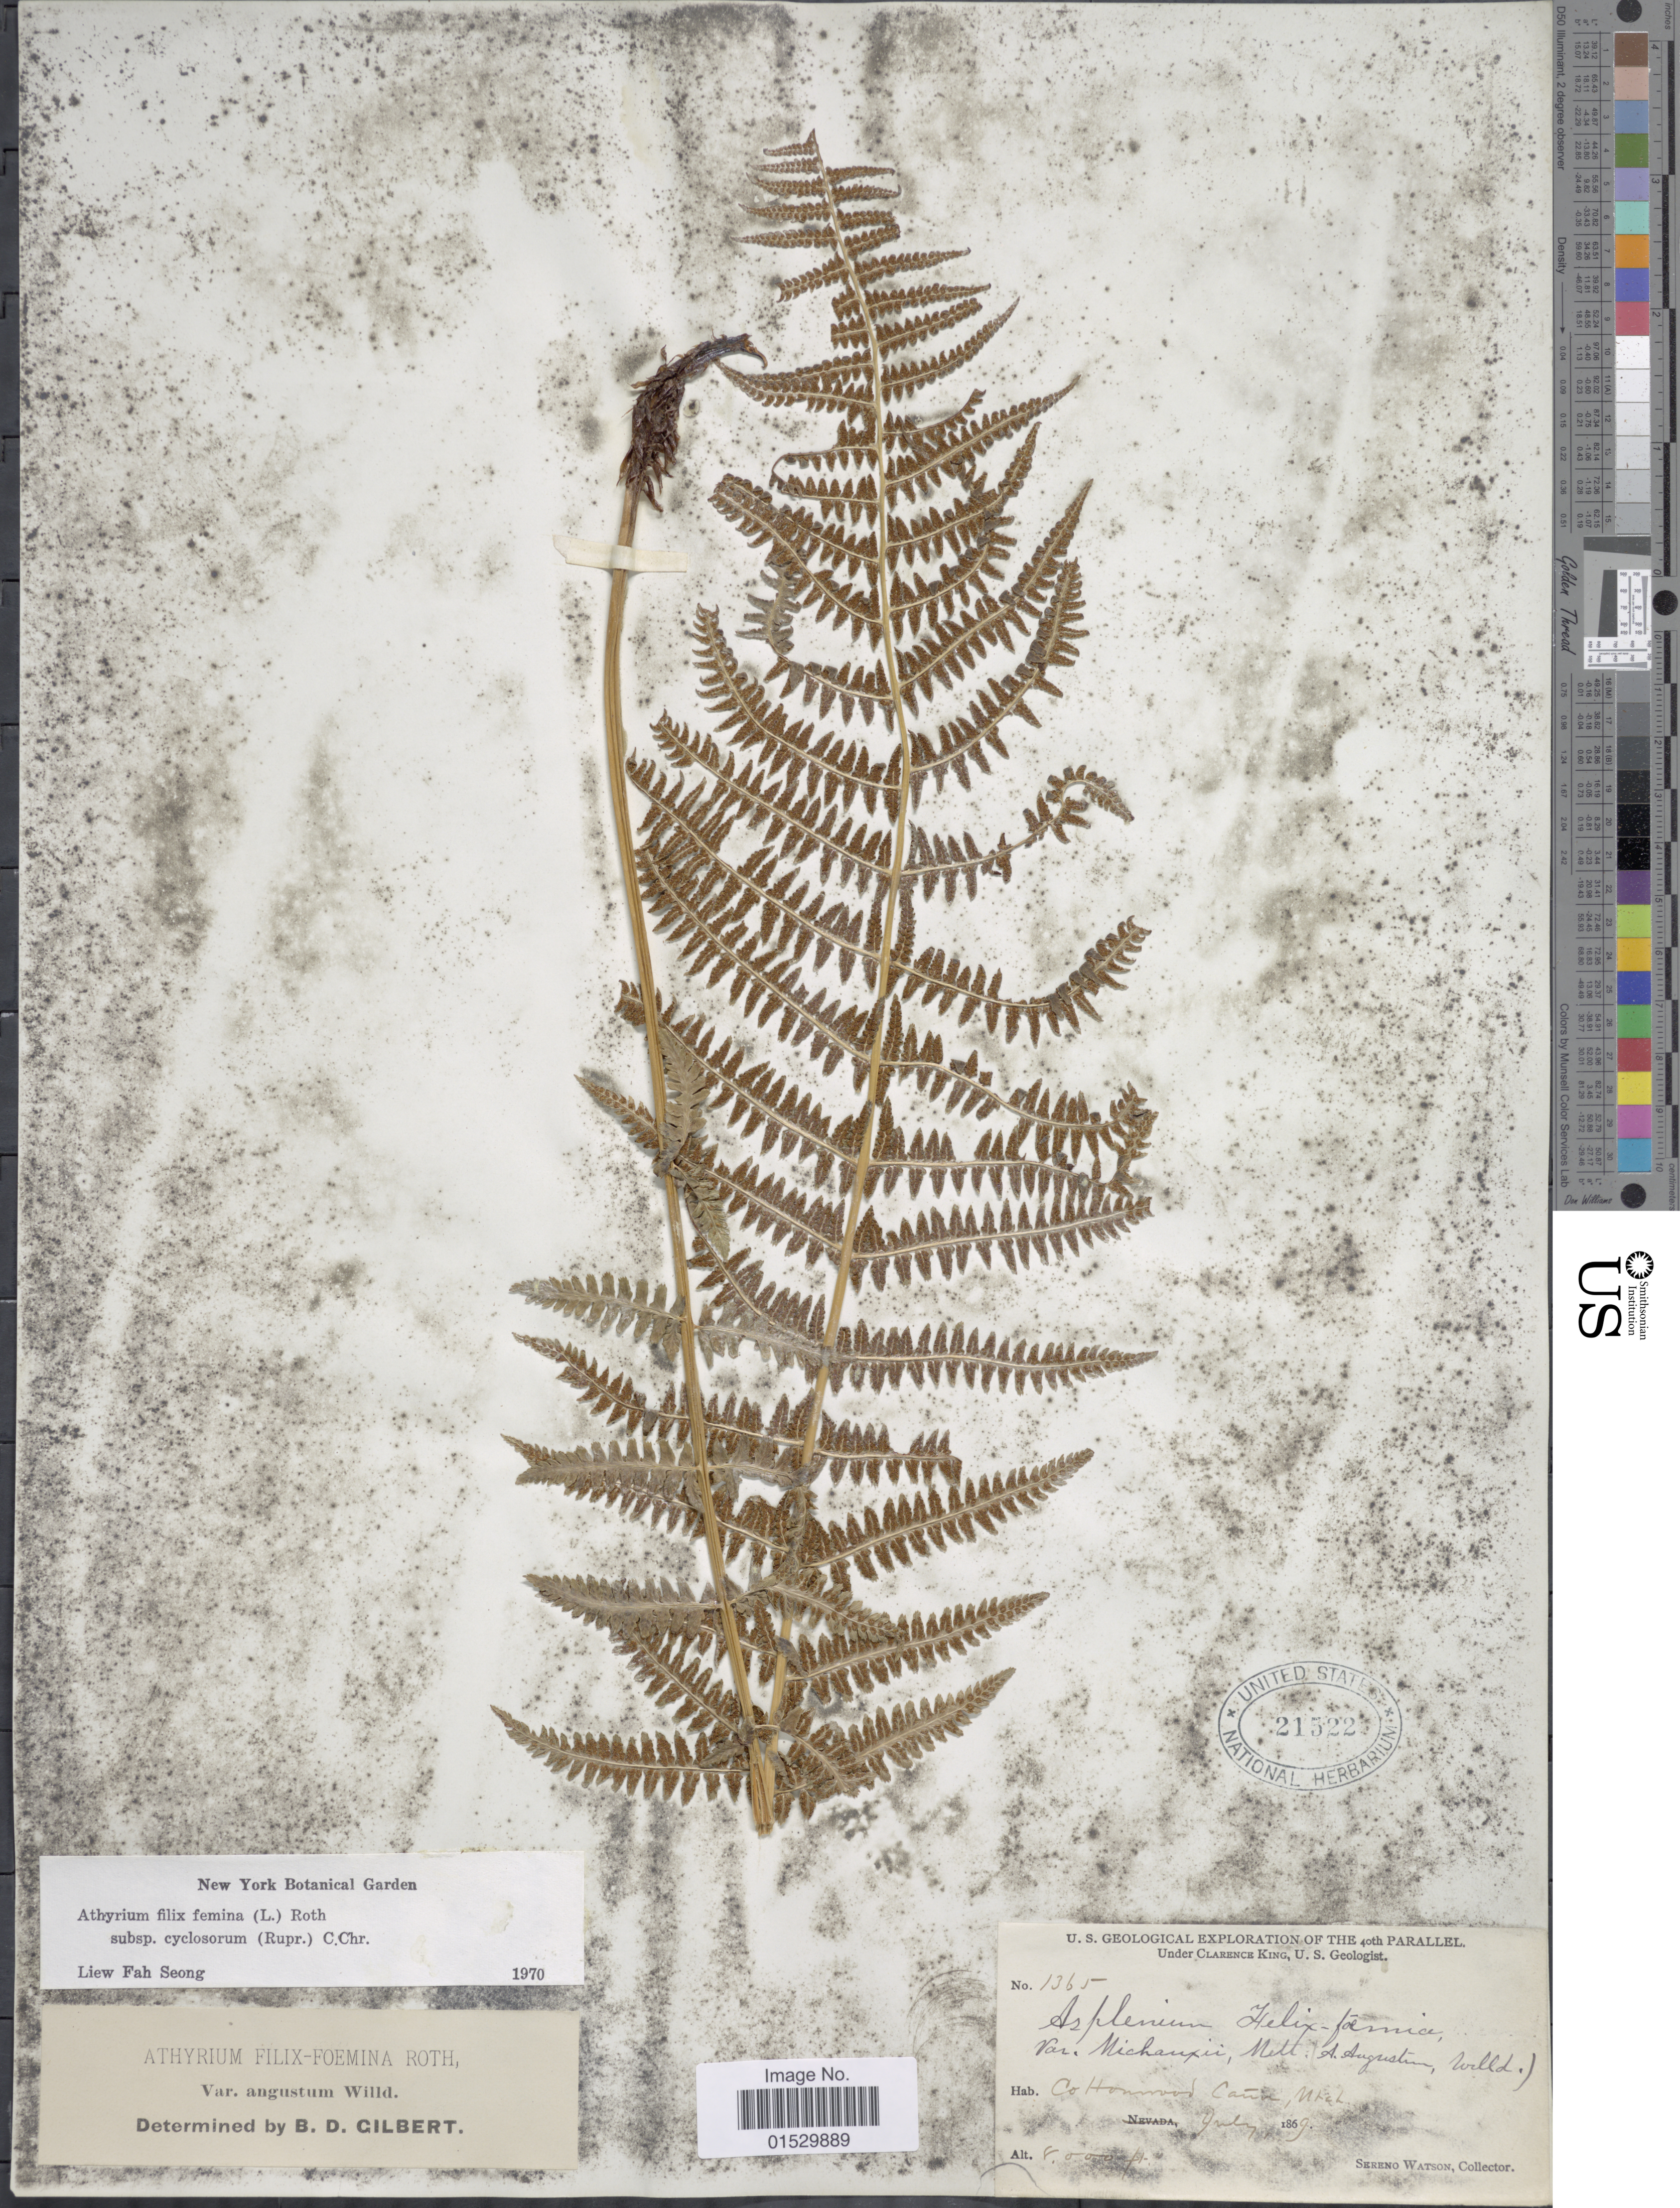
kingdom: Plantae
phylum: Tracheophyta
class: Polypodiopsida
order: Polypodiales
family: Athyriaceae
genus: Athyrium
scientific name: Athyrium filix-femina subsp. cyclosorum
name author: (Rupr.) C. Chr.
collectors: S. Watson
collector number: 1365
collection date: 1869-07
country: United States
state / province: Utah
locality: Cottonwood Canon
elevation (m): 2438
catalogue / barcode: US 21522